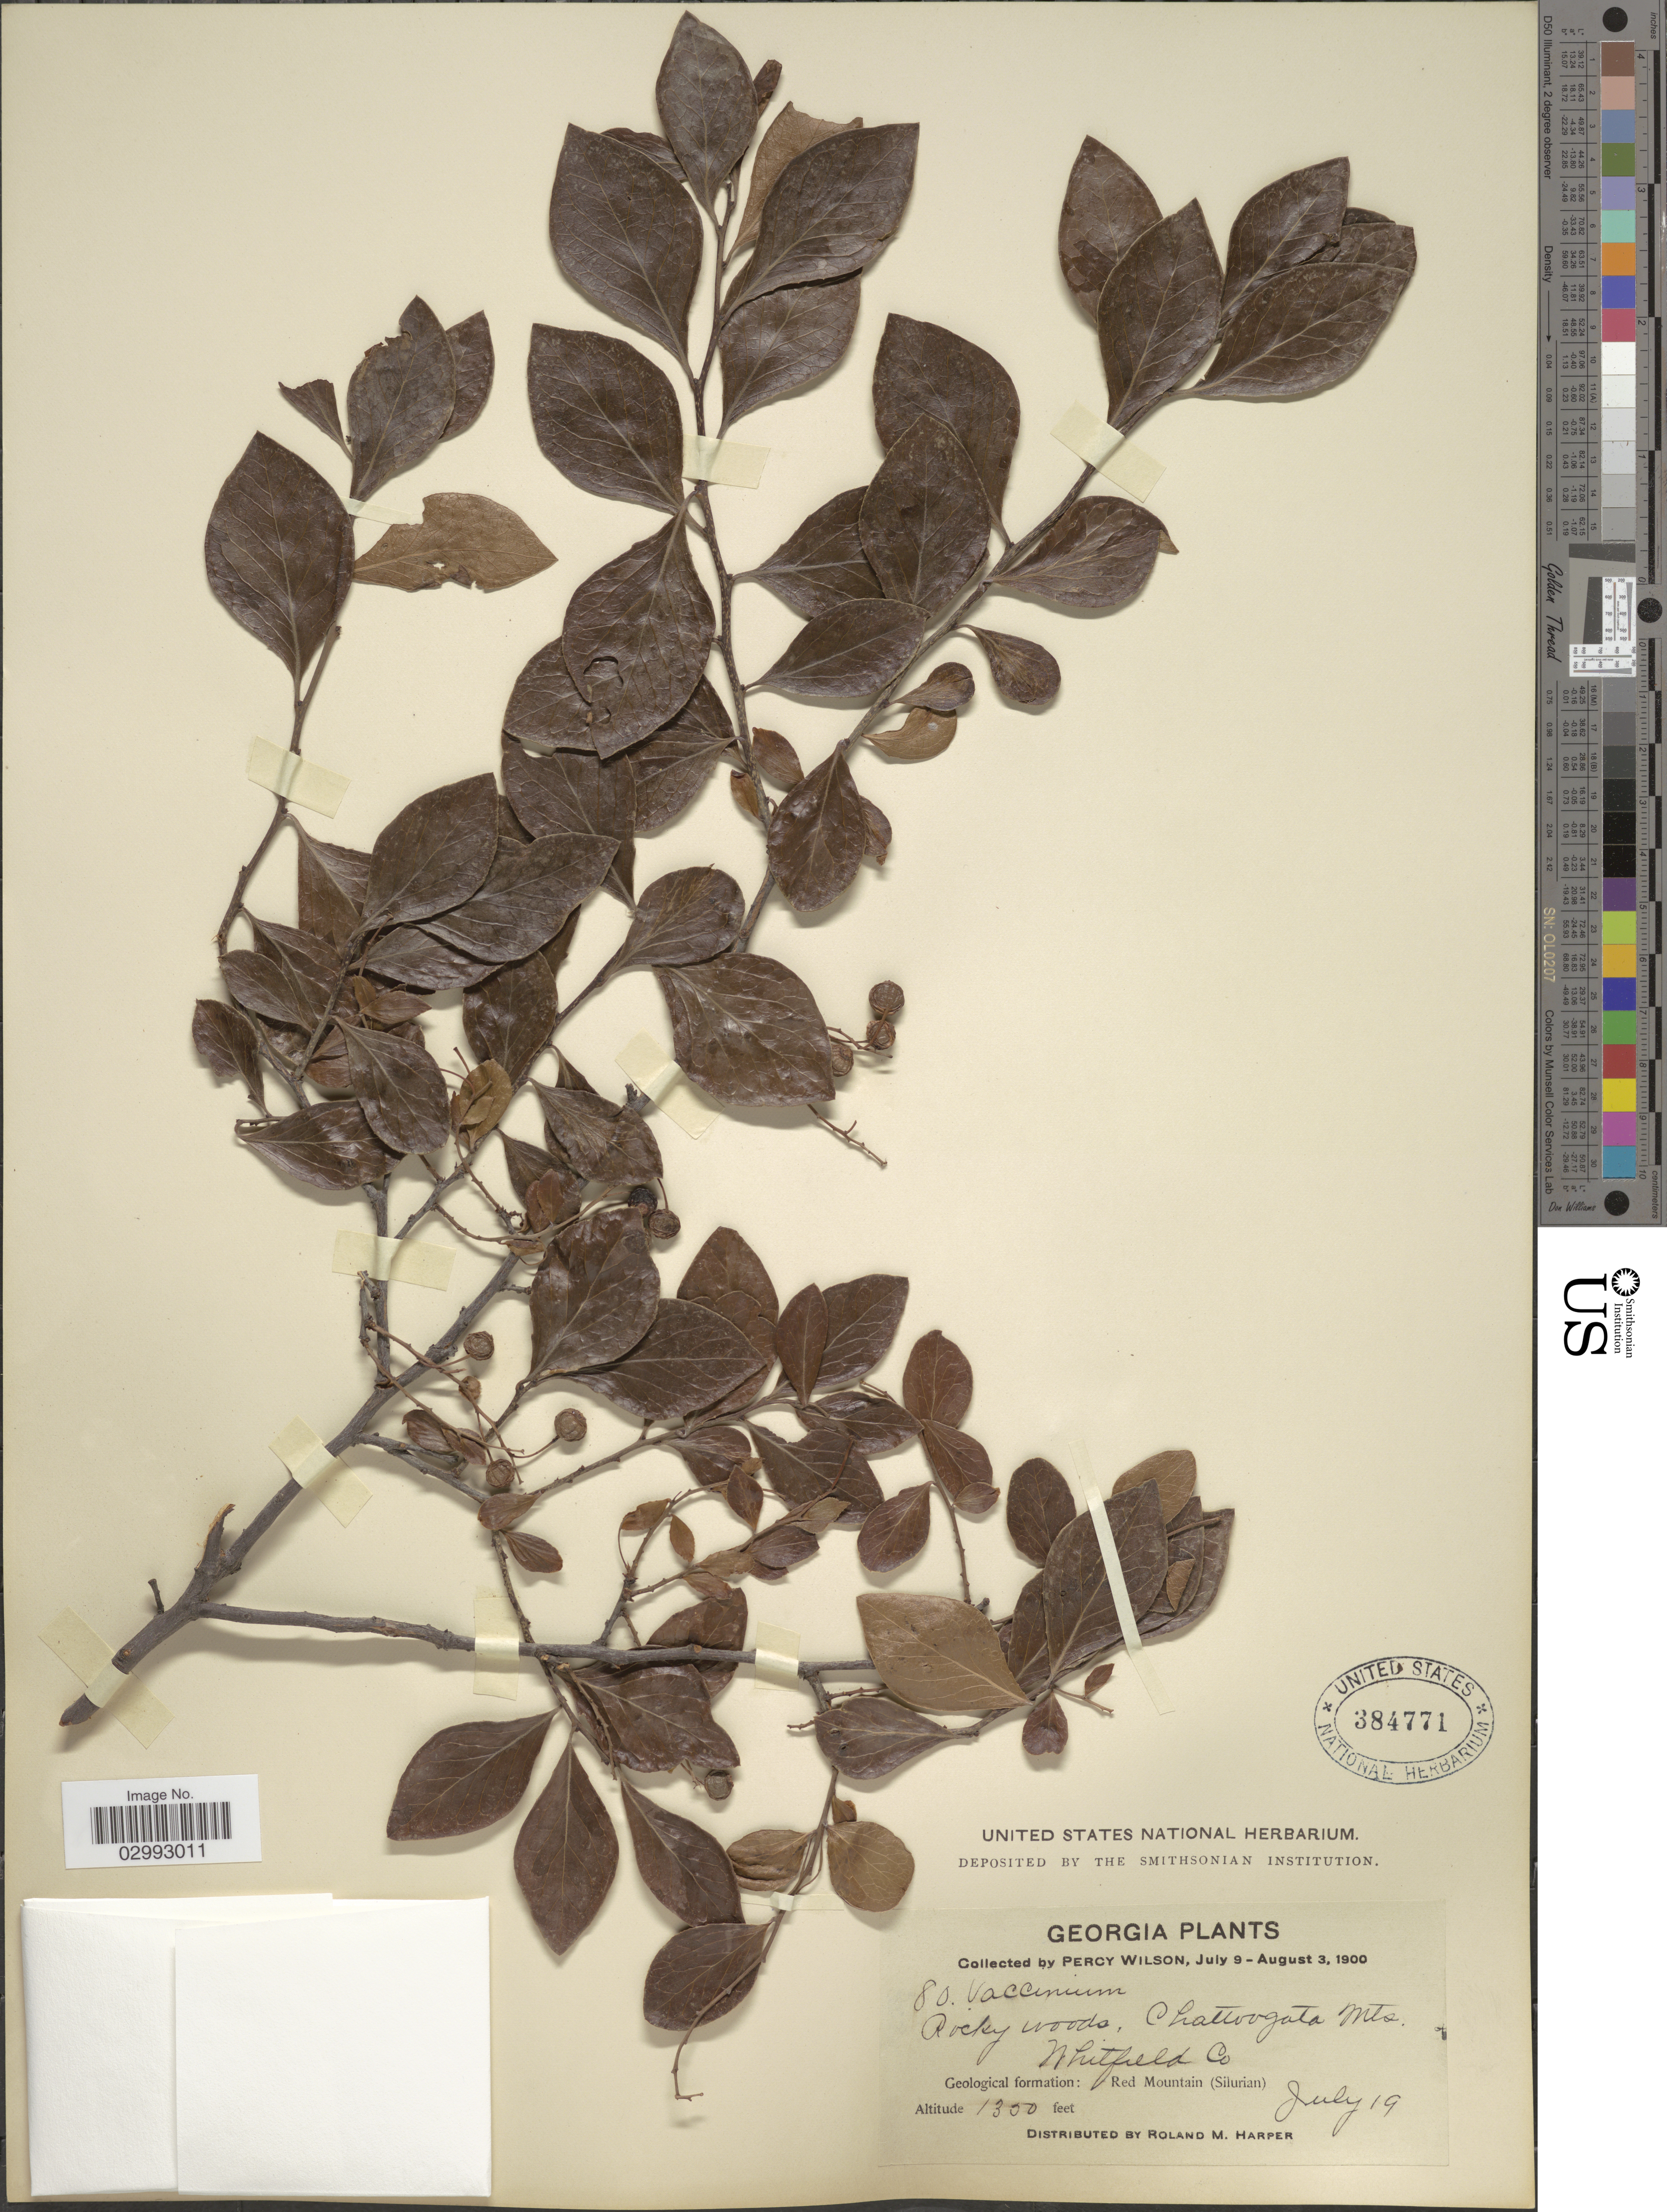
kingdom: Plantae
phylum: Tracheophyta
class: Magnoliopsida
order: Ericales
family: Ericaceae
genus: Batodendron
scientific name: Batodendron arboreum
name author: Nutt.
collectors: P. Wilson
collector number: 80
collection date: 1900-07-19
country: United States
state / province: Georgia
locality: Chattoogata Mts. Whitfield Co. Geological formation: Red Mountain (Silurian).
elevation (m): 411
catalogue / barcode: US 384771